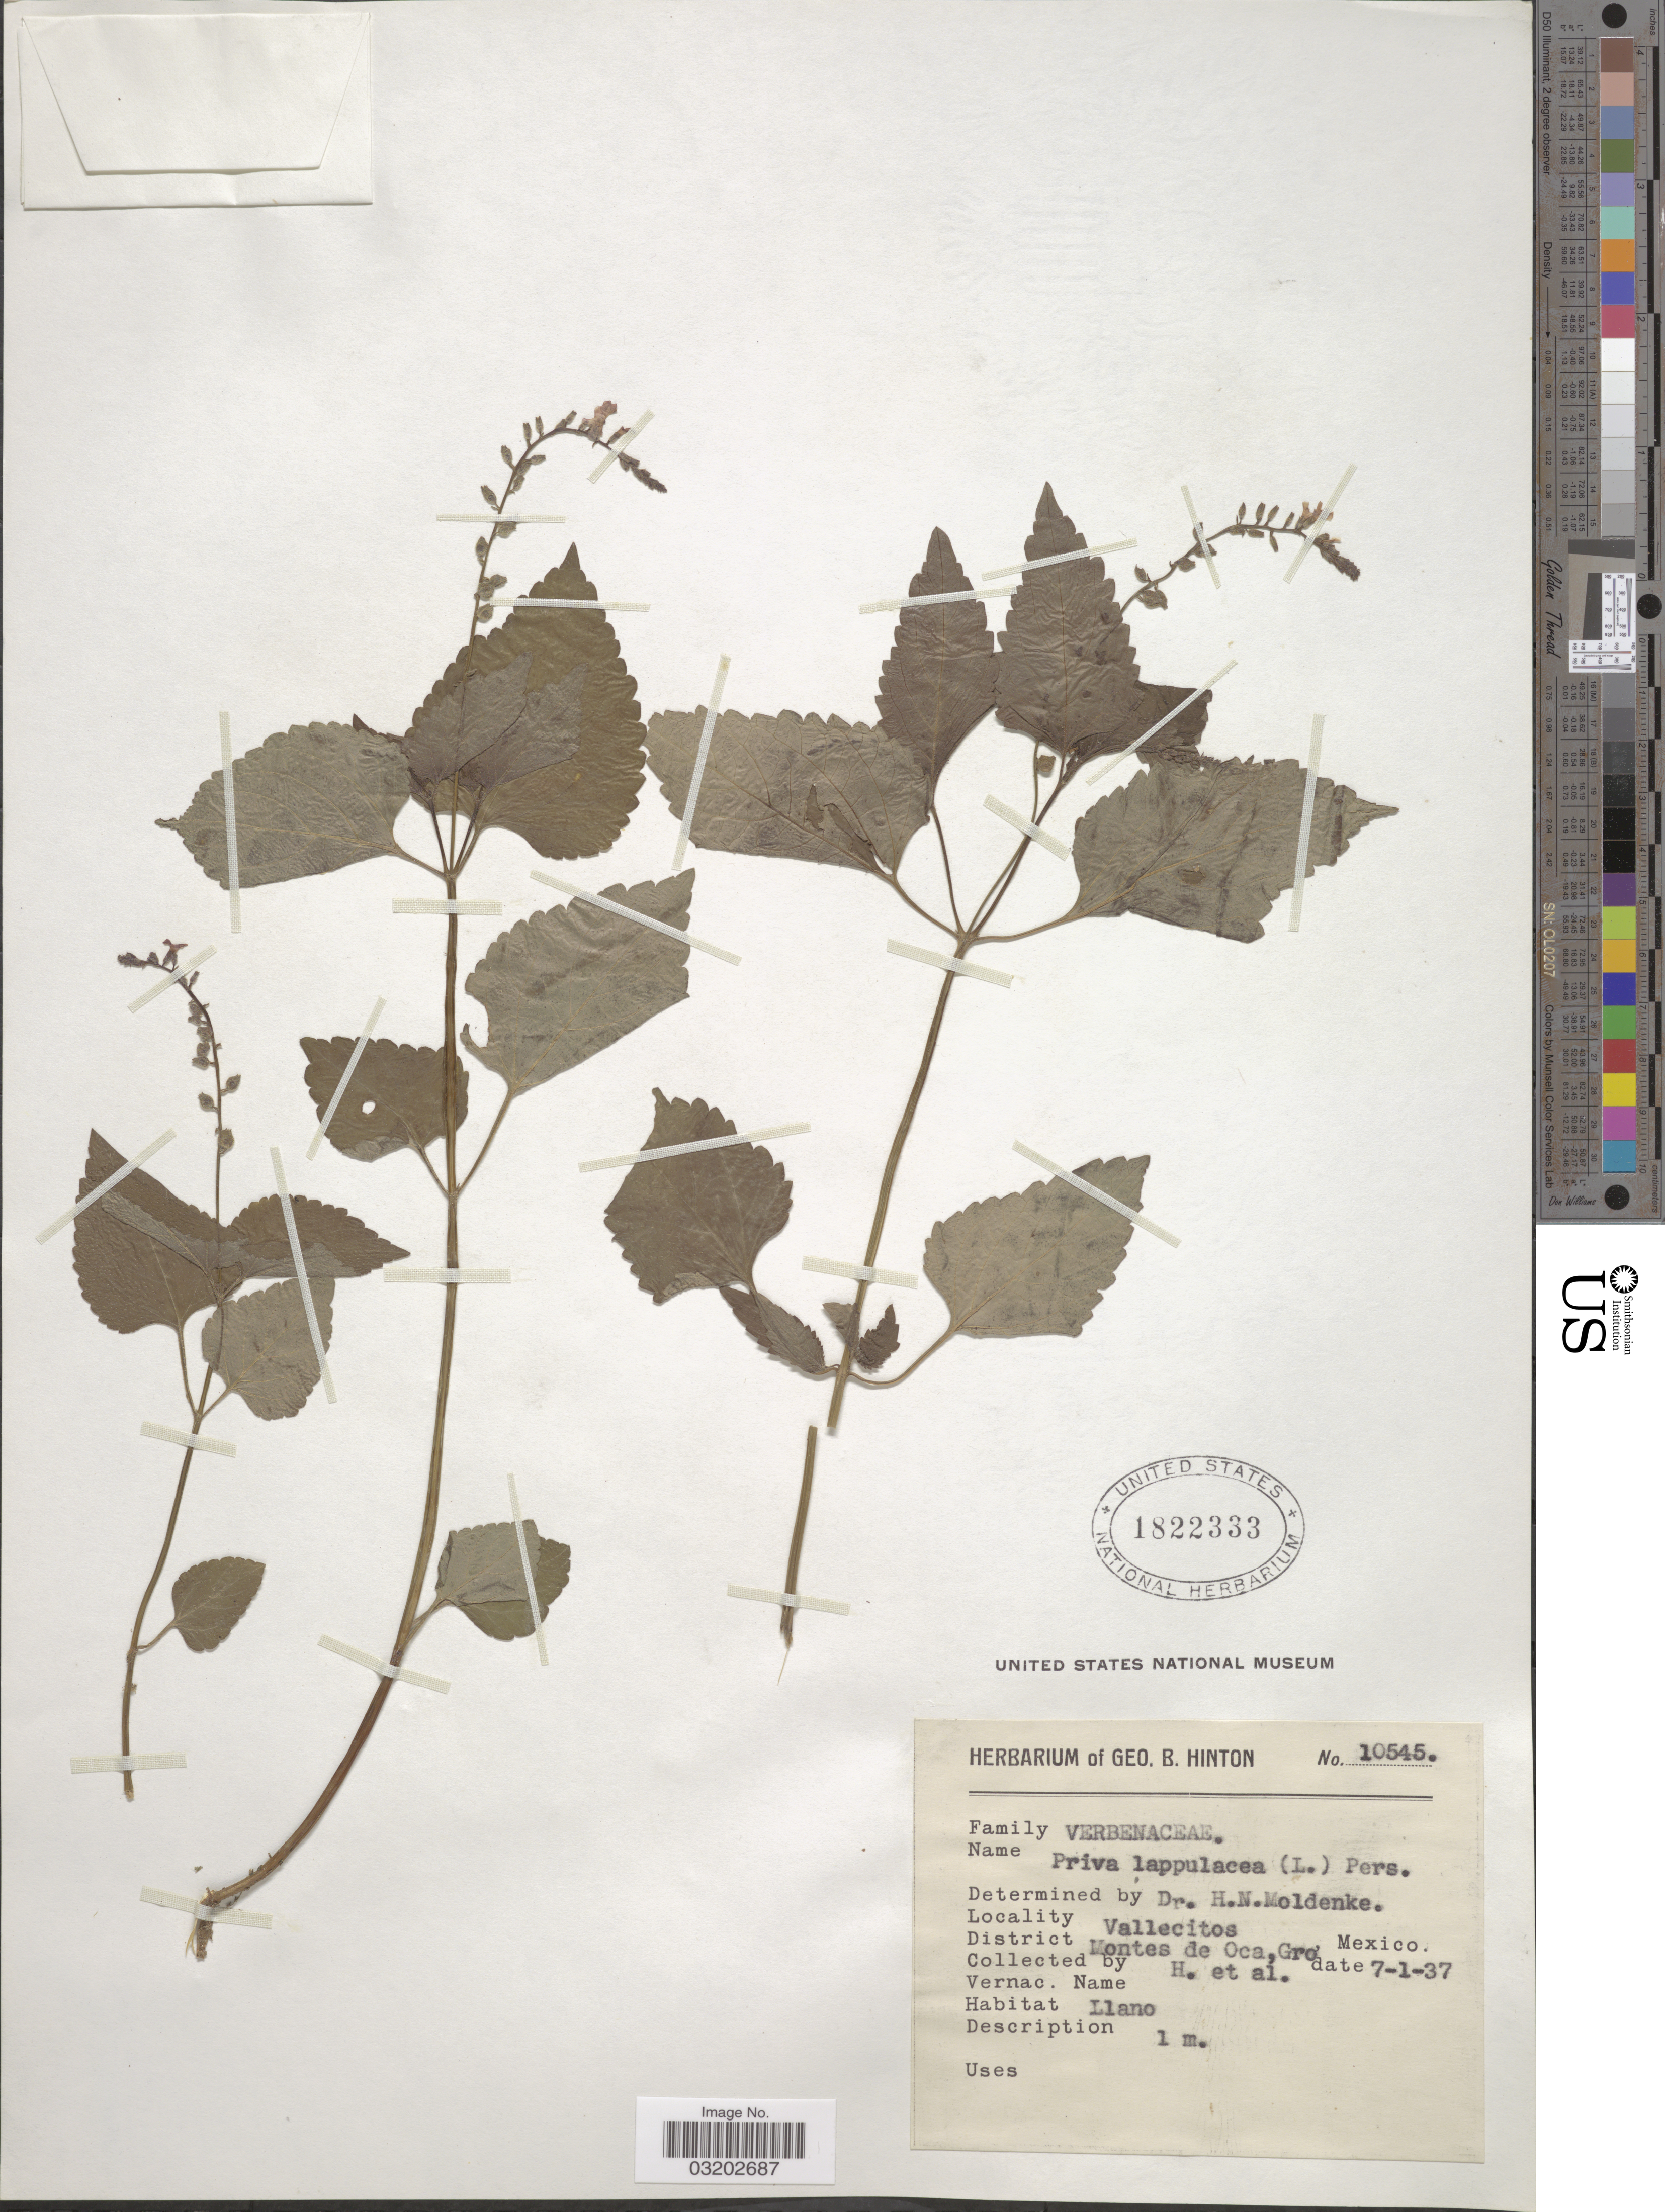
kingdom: Plantae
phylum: Tracheophyta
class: Magnoliopsida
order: Lamiales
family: Verbenaceae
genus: Priva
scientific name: Priva lappulacea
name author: (L.) Pers.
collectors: G. B. Hinton & et al.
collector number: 10545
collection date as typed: Transcribed d/m/y: 7/1/37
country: Mexico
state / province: Guerrero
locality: Vallecitos. District Montes de Oca.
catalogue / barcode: US 1822333